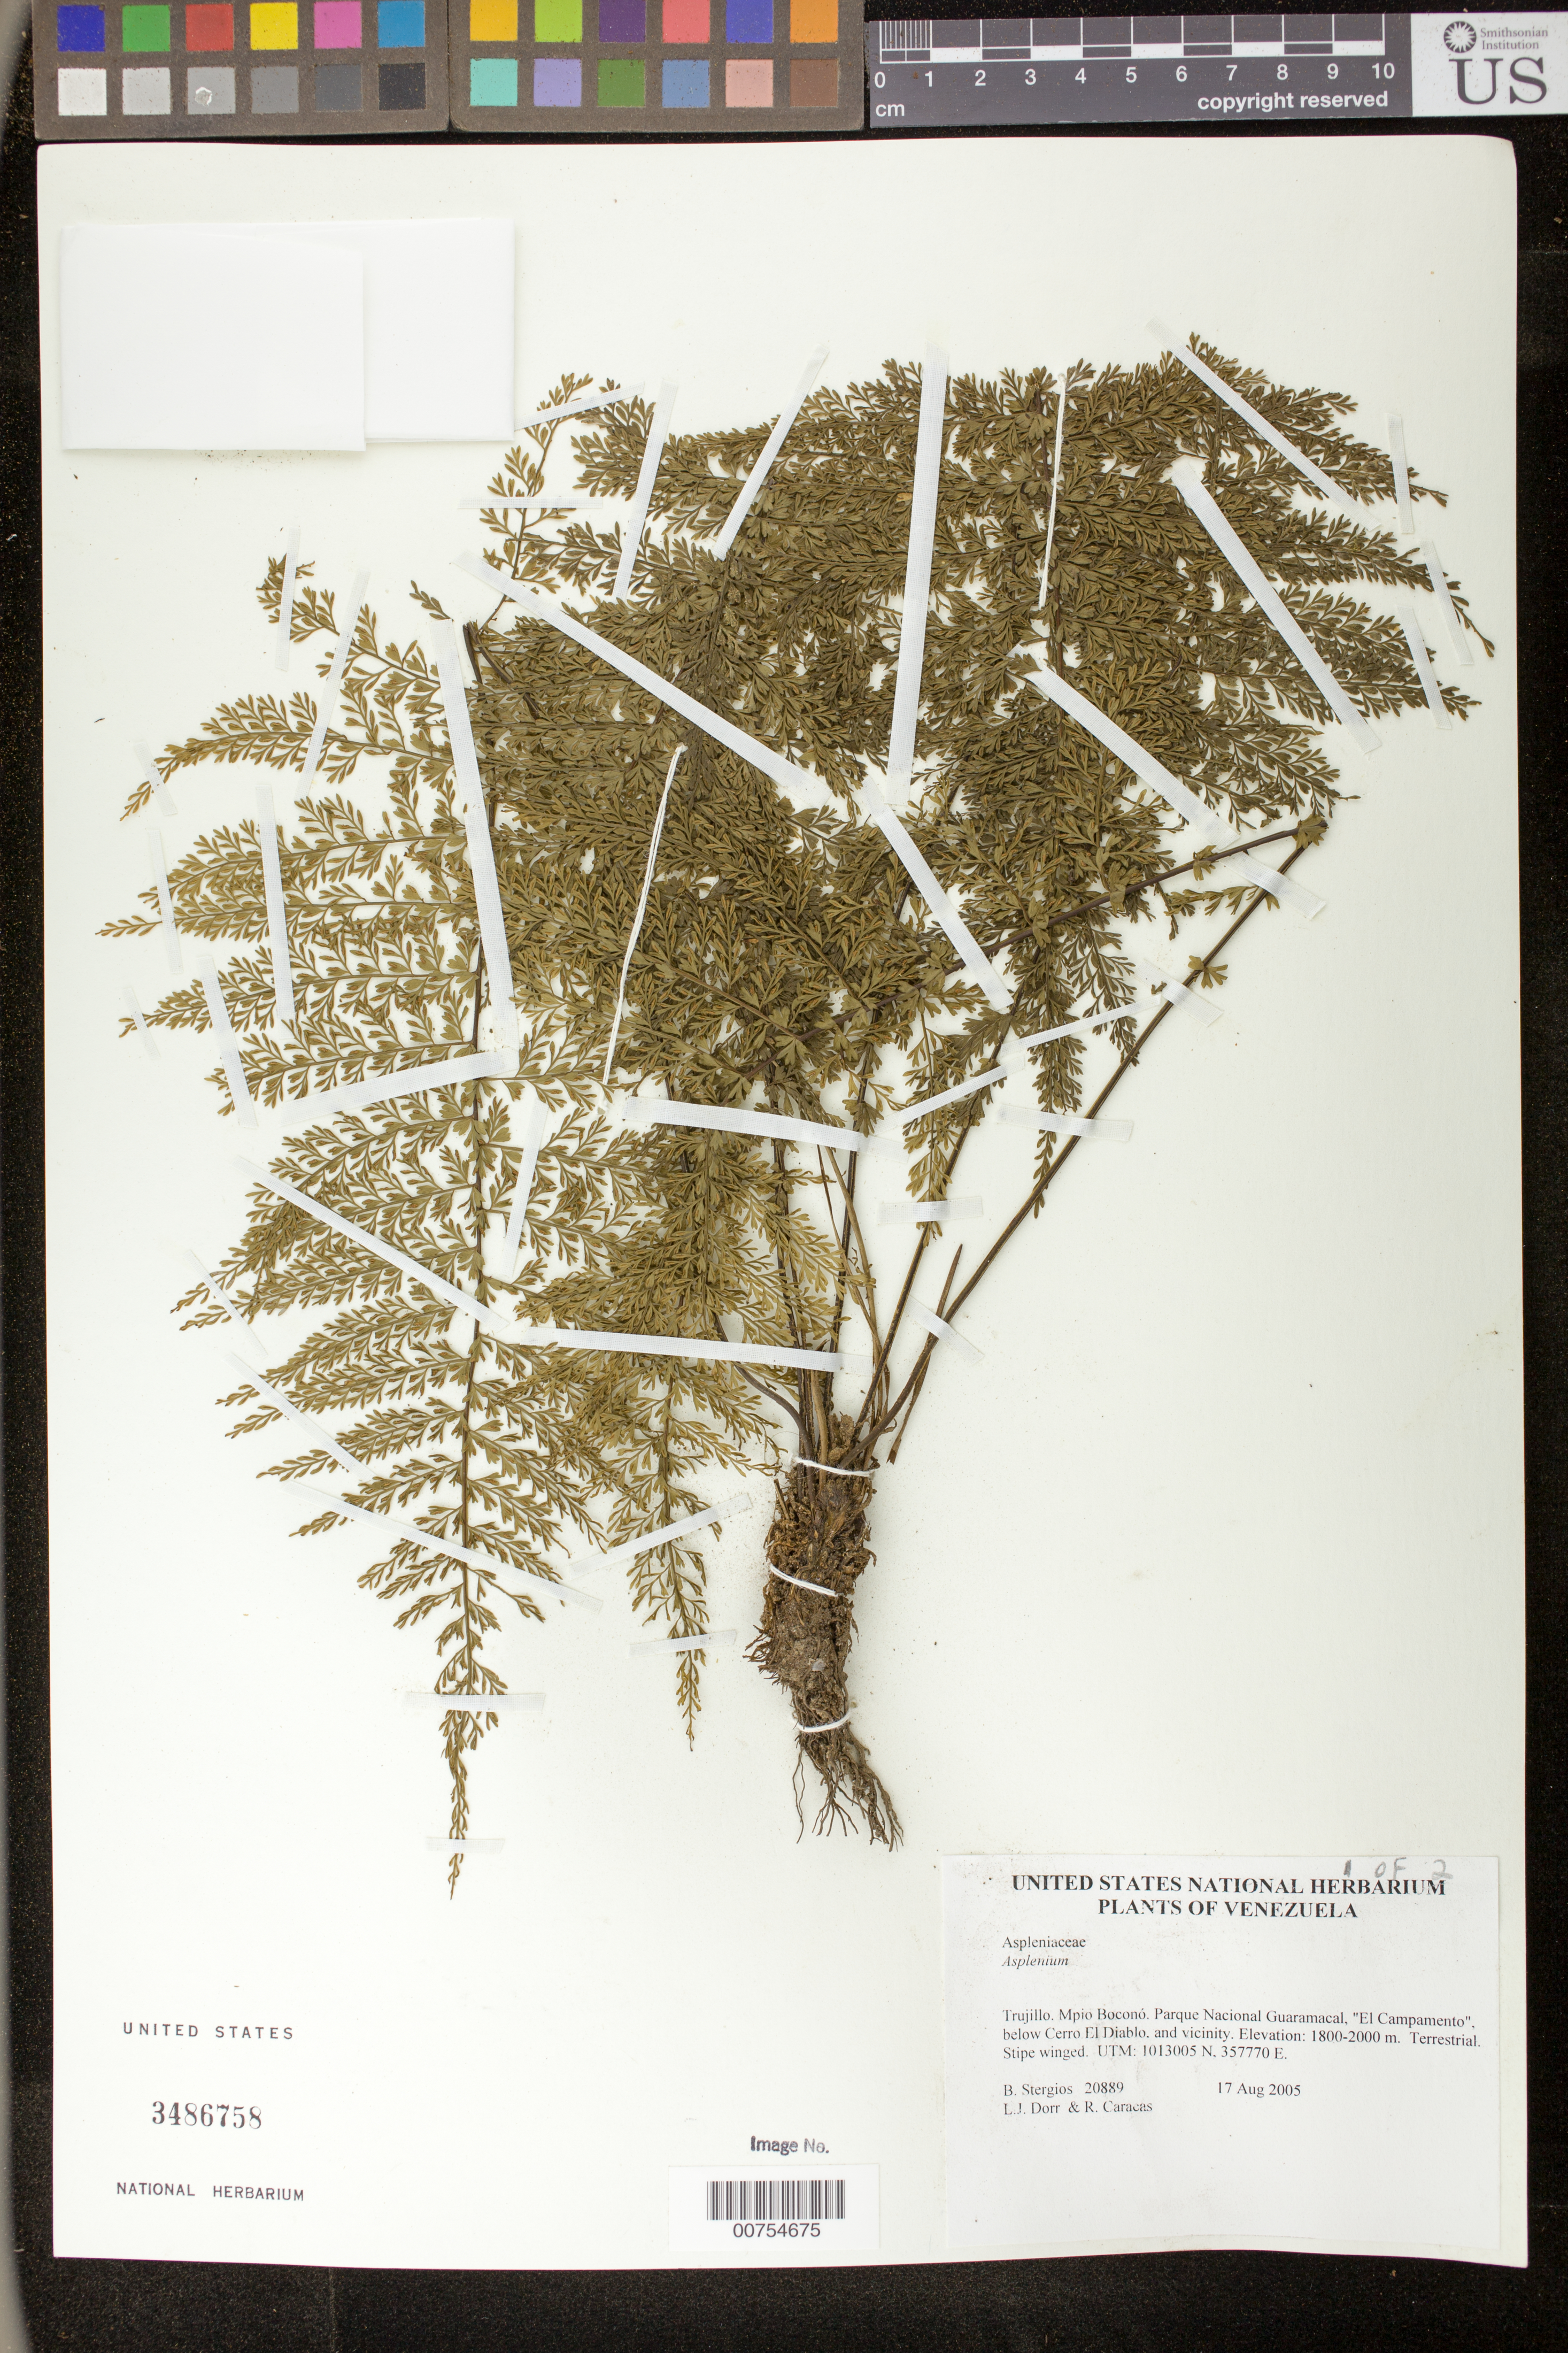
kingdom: Plantae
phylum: Tracheophyta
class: Polypodiopsida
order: Polypodiales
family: Aspleniaceae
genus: Asplenium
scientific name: Asplenium cristatum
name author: Lam.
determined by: Dorr, L. J., (BOT), Smithsonian Institution - National Museum of Natural History (UNITED STATES)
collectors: B. G. Stergios, L. J. Dorr & R. Caracas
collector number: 20889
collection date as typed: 17 Aug 2005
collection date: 2005-08-17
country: Venezuela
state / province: Trujillo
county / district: Boconó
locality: Parque Nacional Guaramacal, "El Campamento", below Cerro El Diablo, and vicinity.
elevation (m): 1800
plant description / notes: UTM: 1013005 N, 357770 E. Stergios et al. 20889 (2 of 2) Sheet No. 3486759, barcode 00754676.; PORT, US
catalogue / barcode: US 3486758